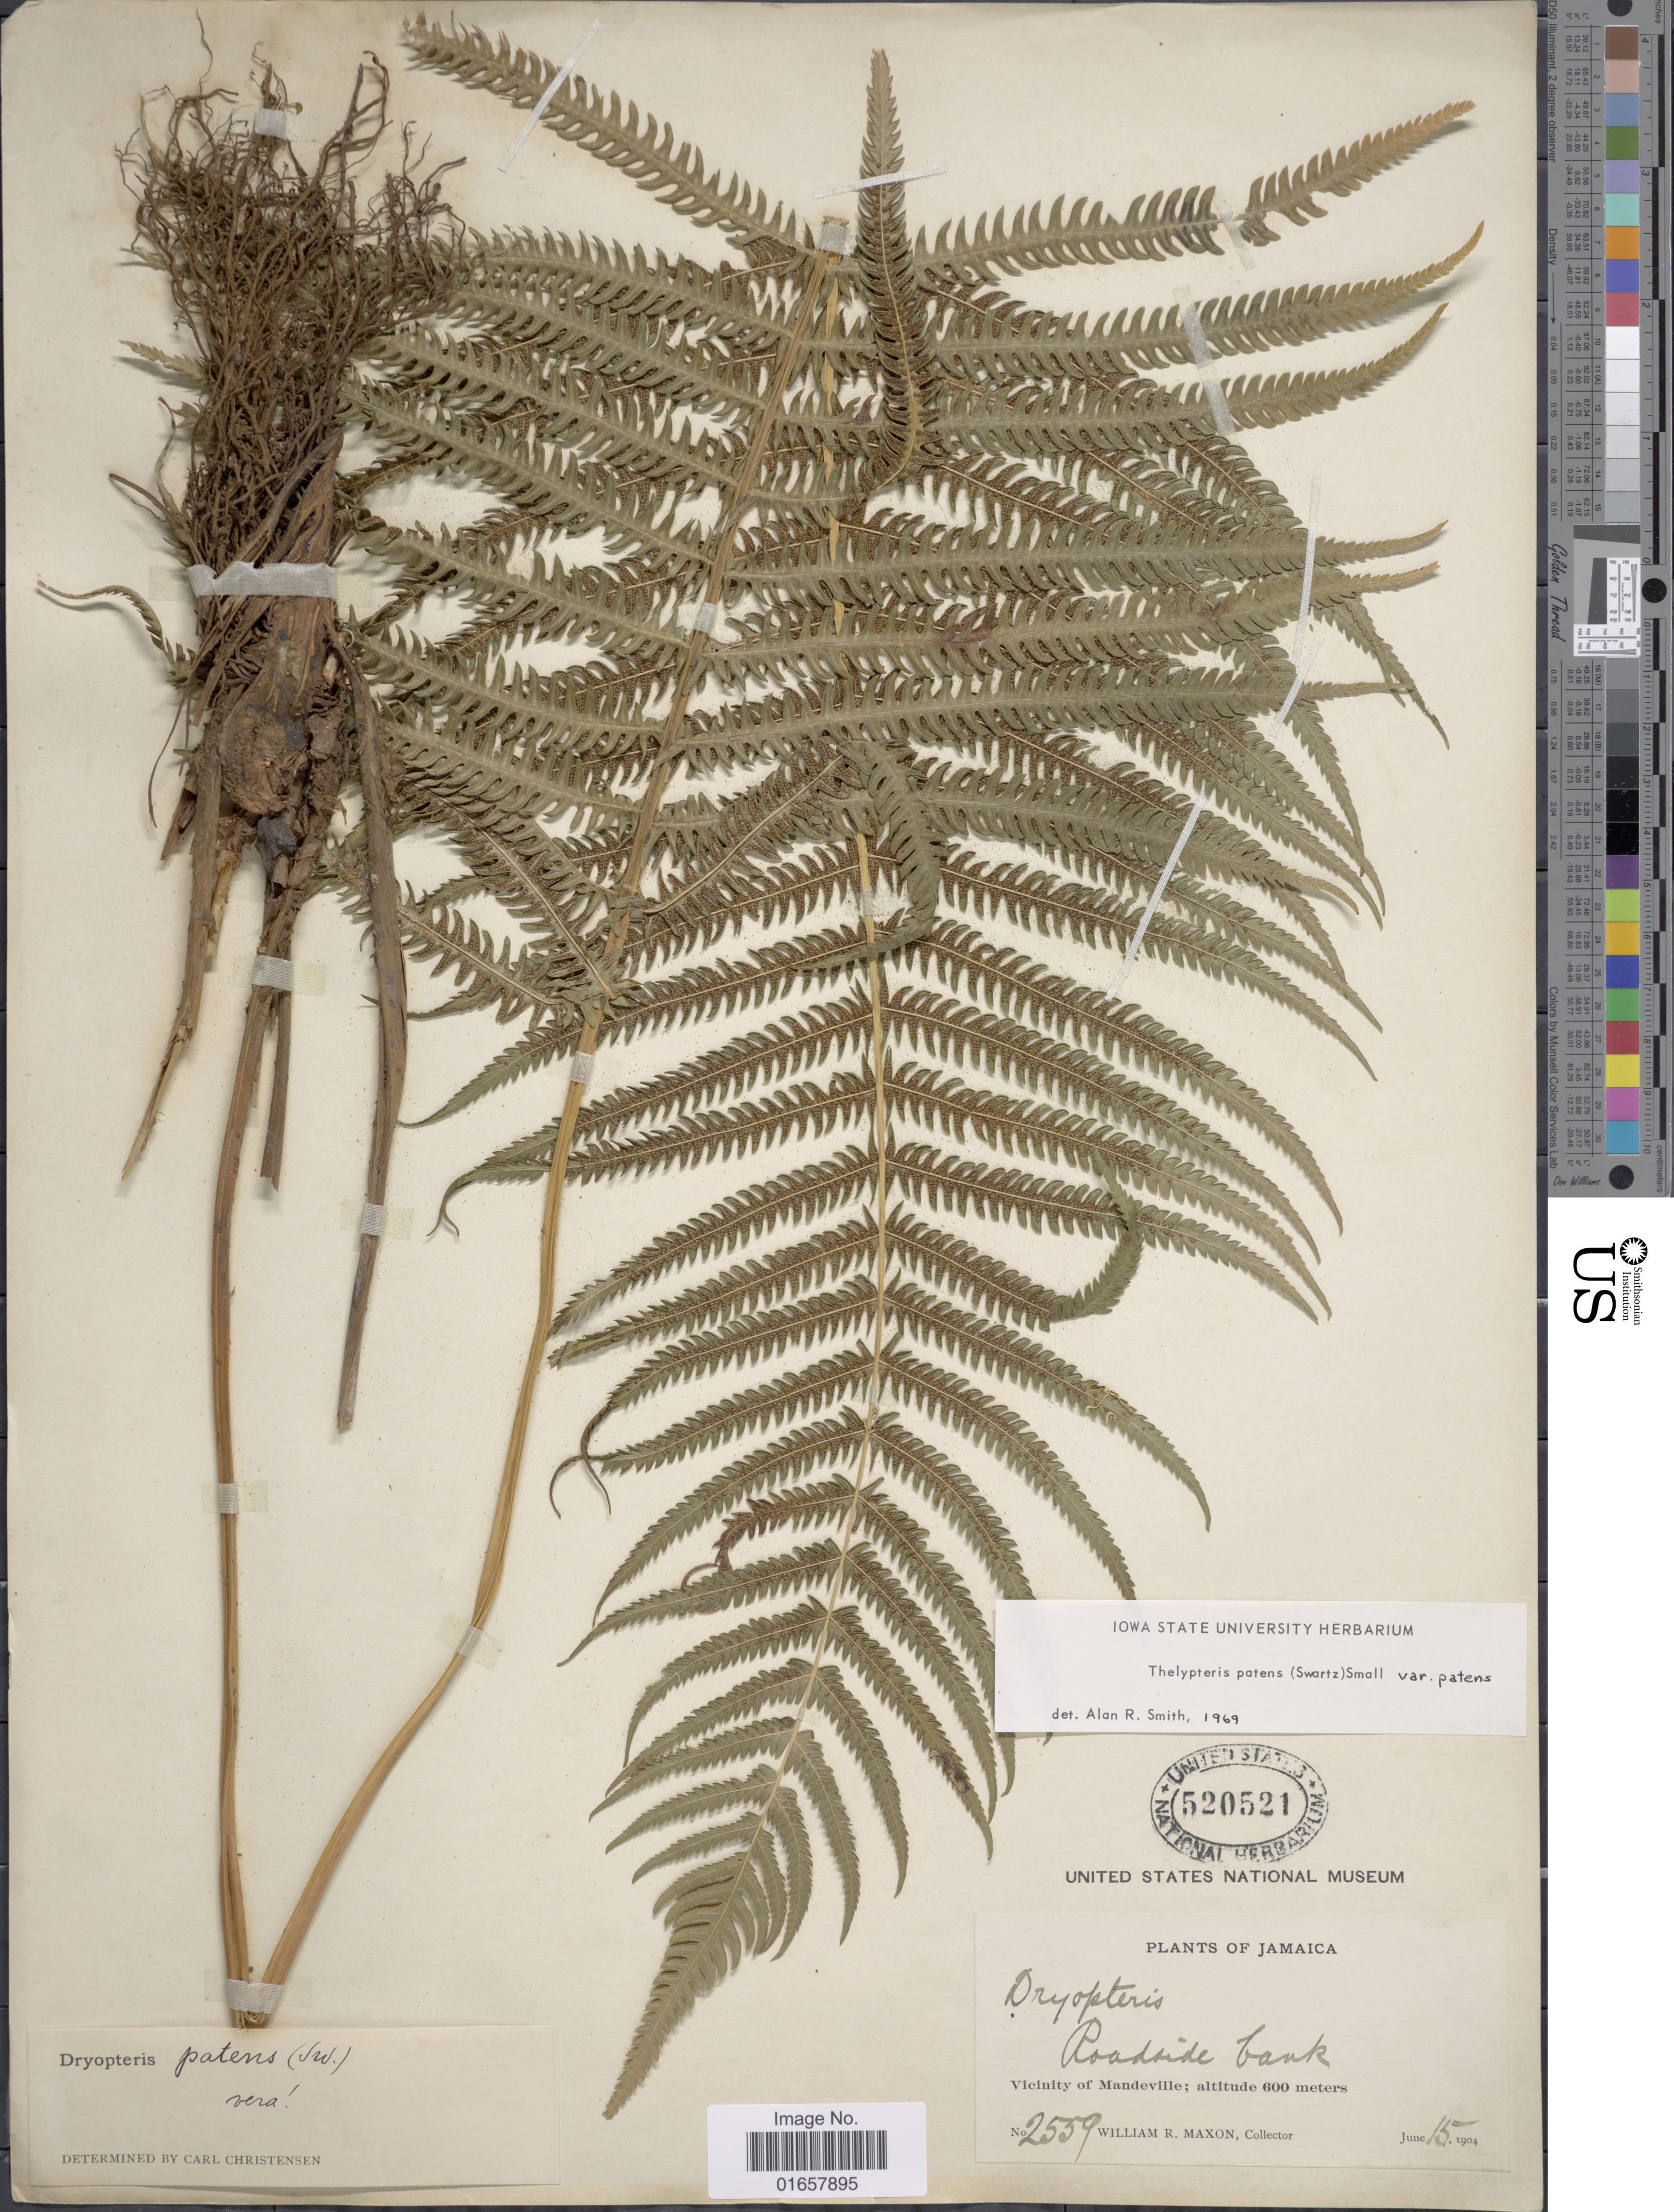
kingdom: Plantae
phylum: Tracheophyta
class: Polypodiopsida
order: Polypodiales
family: Thelypteridaceae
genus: Christella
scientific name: Christella patens var. patens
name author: (Sw.) Holttum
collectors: W. R. Maxon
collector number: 2559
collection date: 1904-06-15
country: Jamaica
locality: Jamaica, vicinity of Mandeville.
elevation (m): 600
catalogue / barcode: US 520521